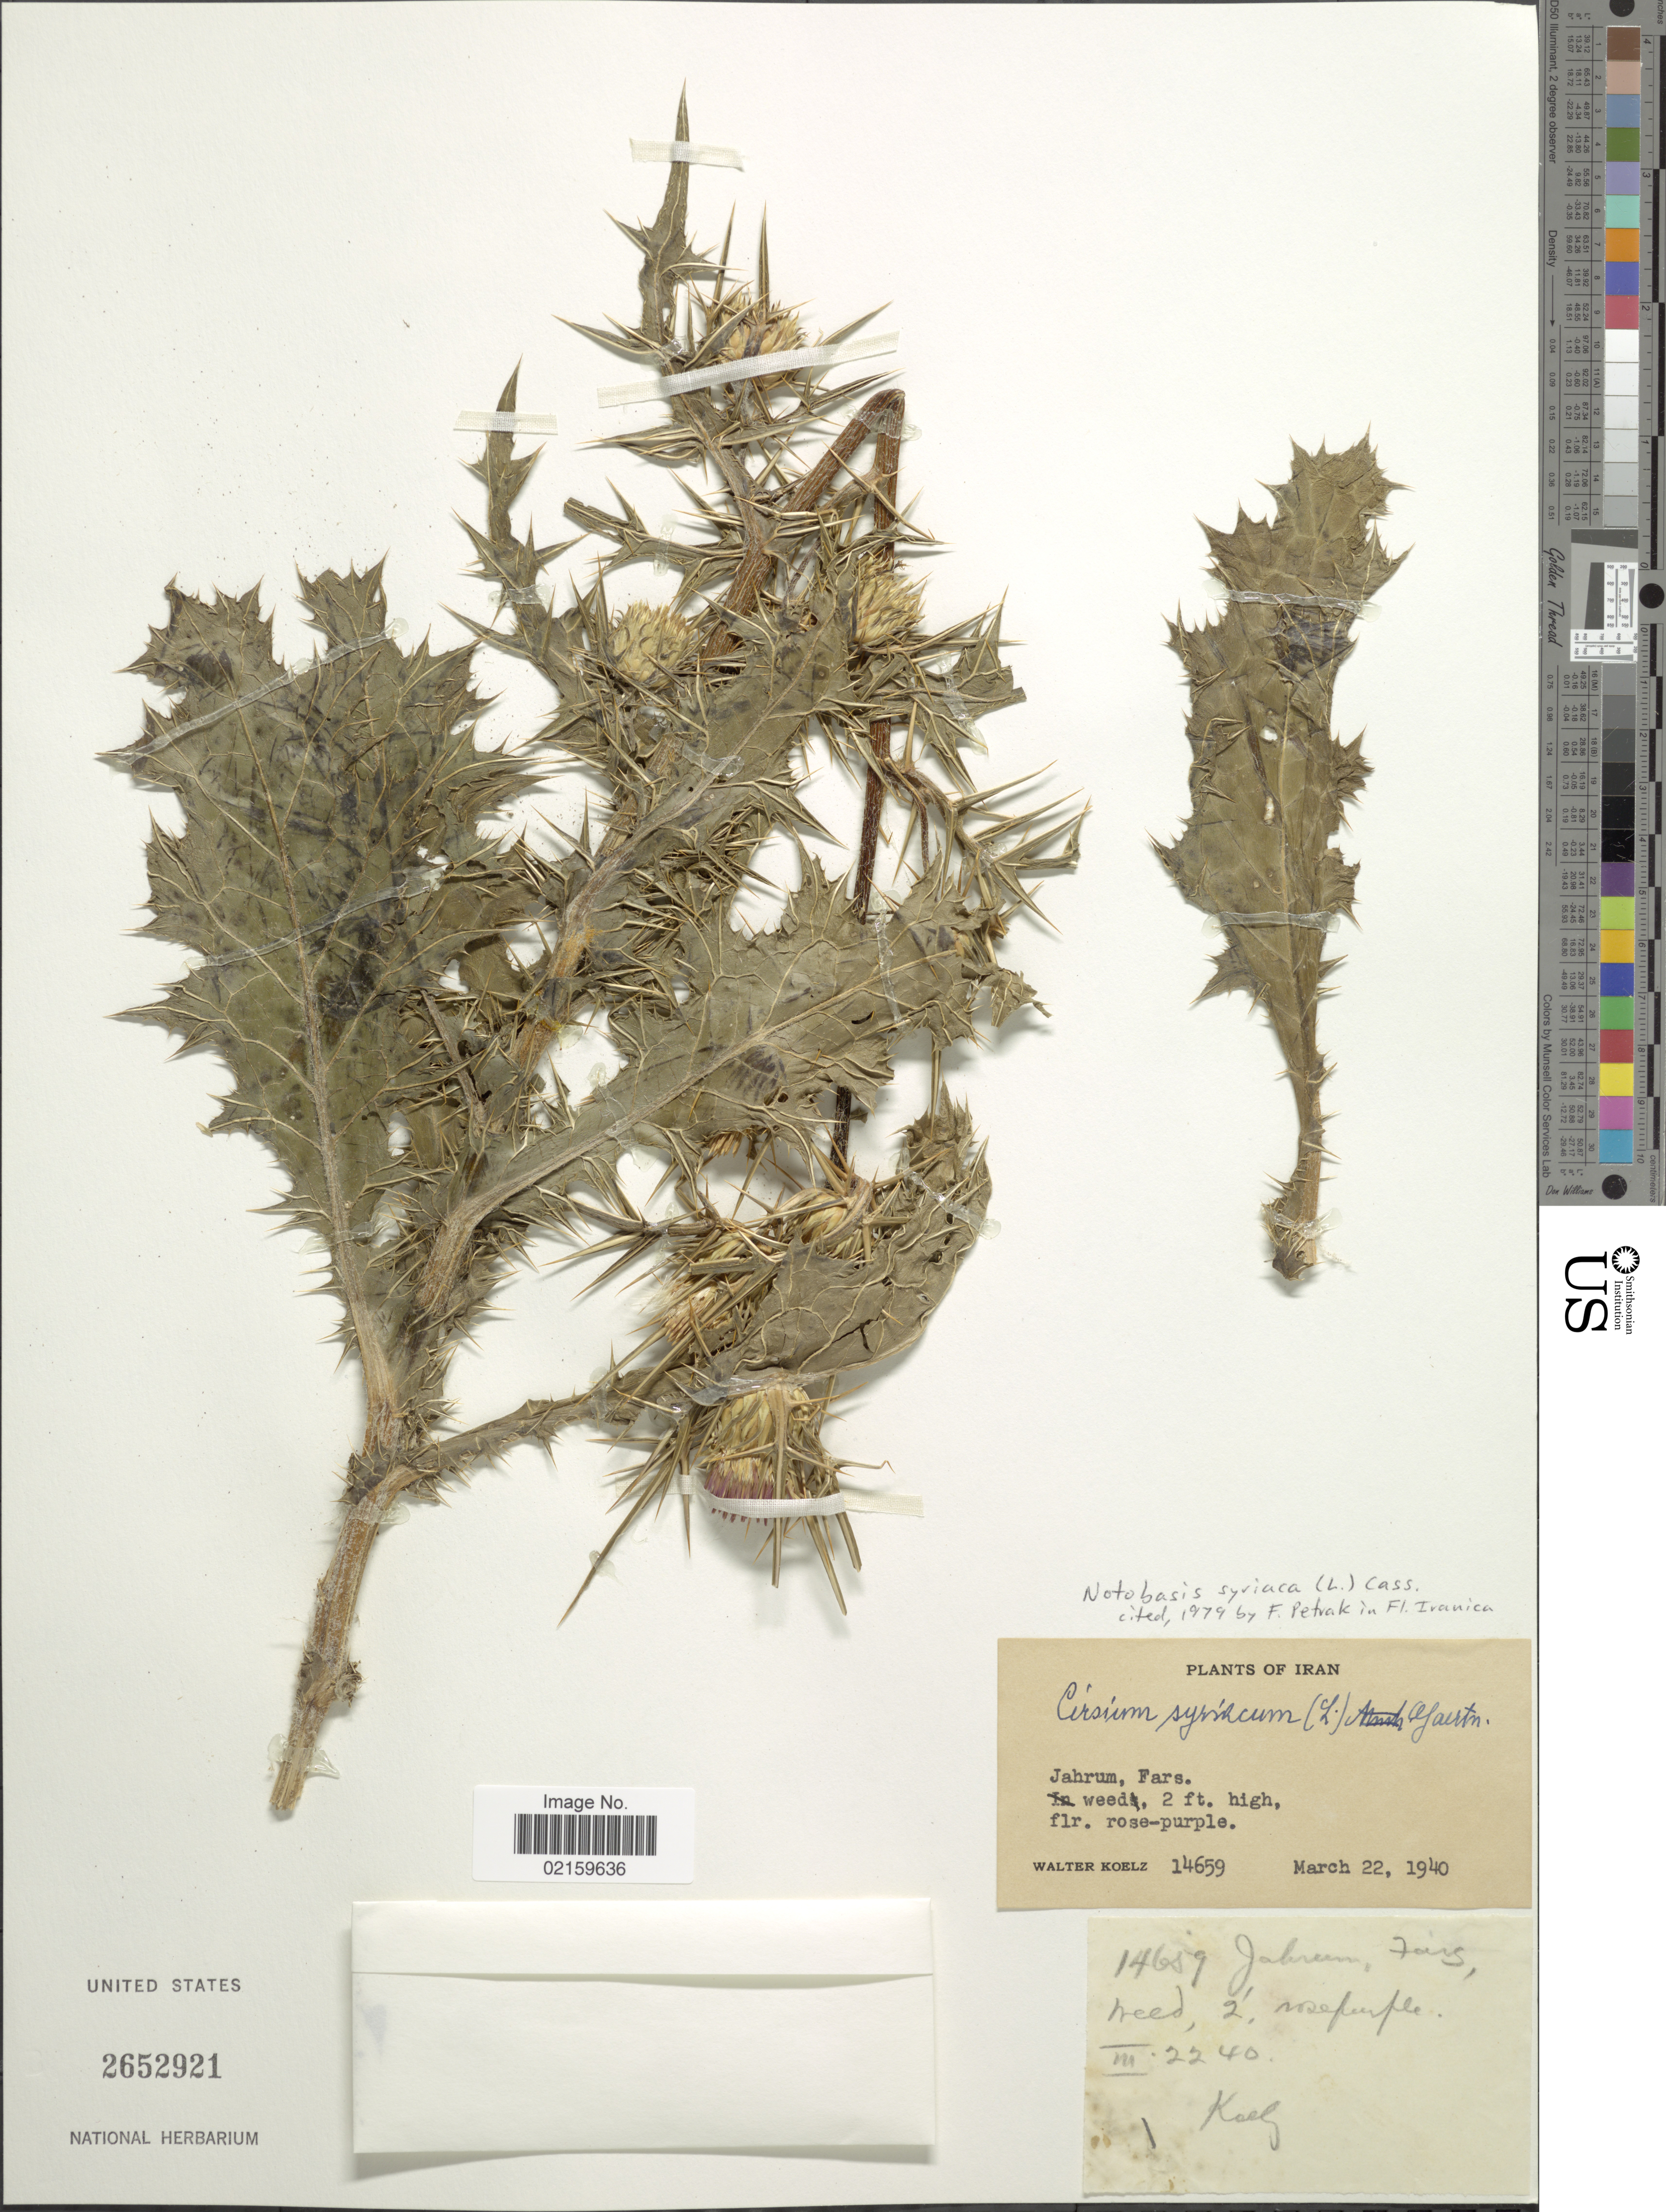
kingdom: Plantae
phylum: Tracheophyta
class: Magnoliopsida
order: Asterales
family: Asteraceae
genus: Notobasis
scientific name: Notobasis syriaca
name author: (L.) Cass.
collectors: W. N. Koelz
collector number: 14659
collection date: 1940-03-22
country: Iran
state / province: Fars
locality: Jahrum, Fars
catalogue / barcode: US 2652921